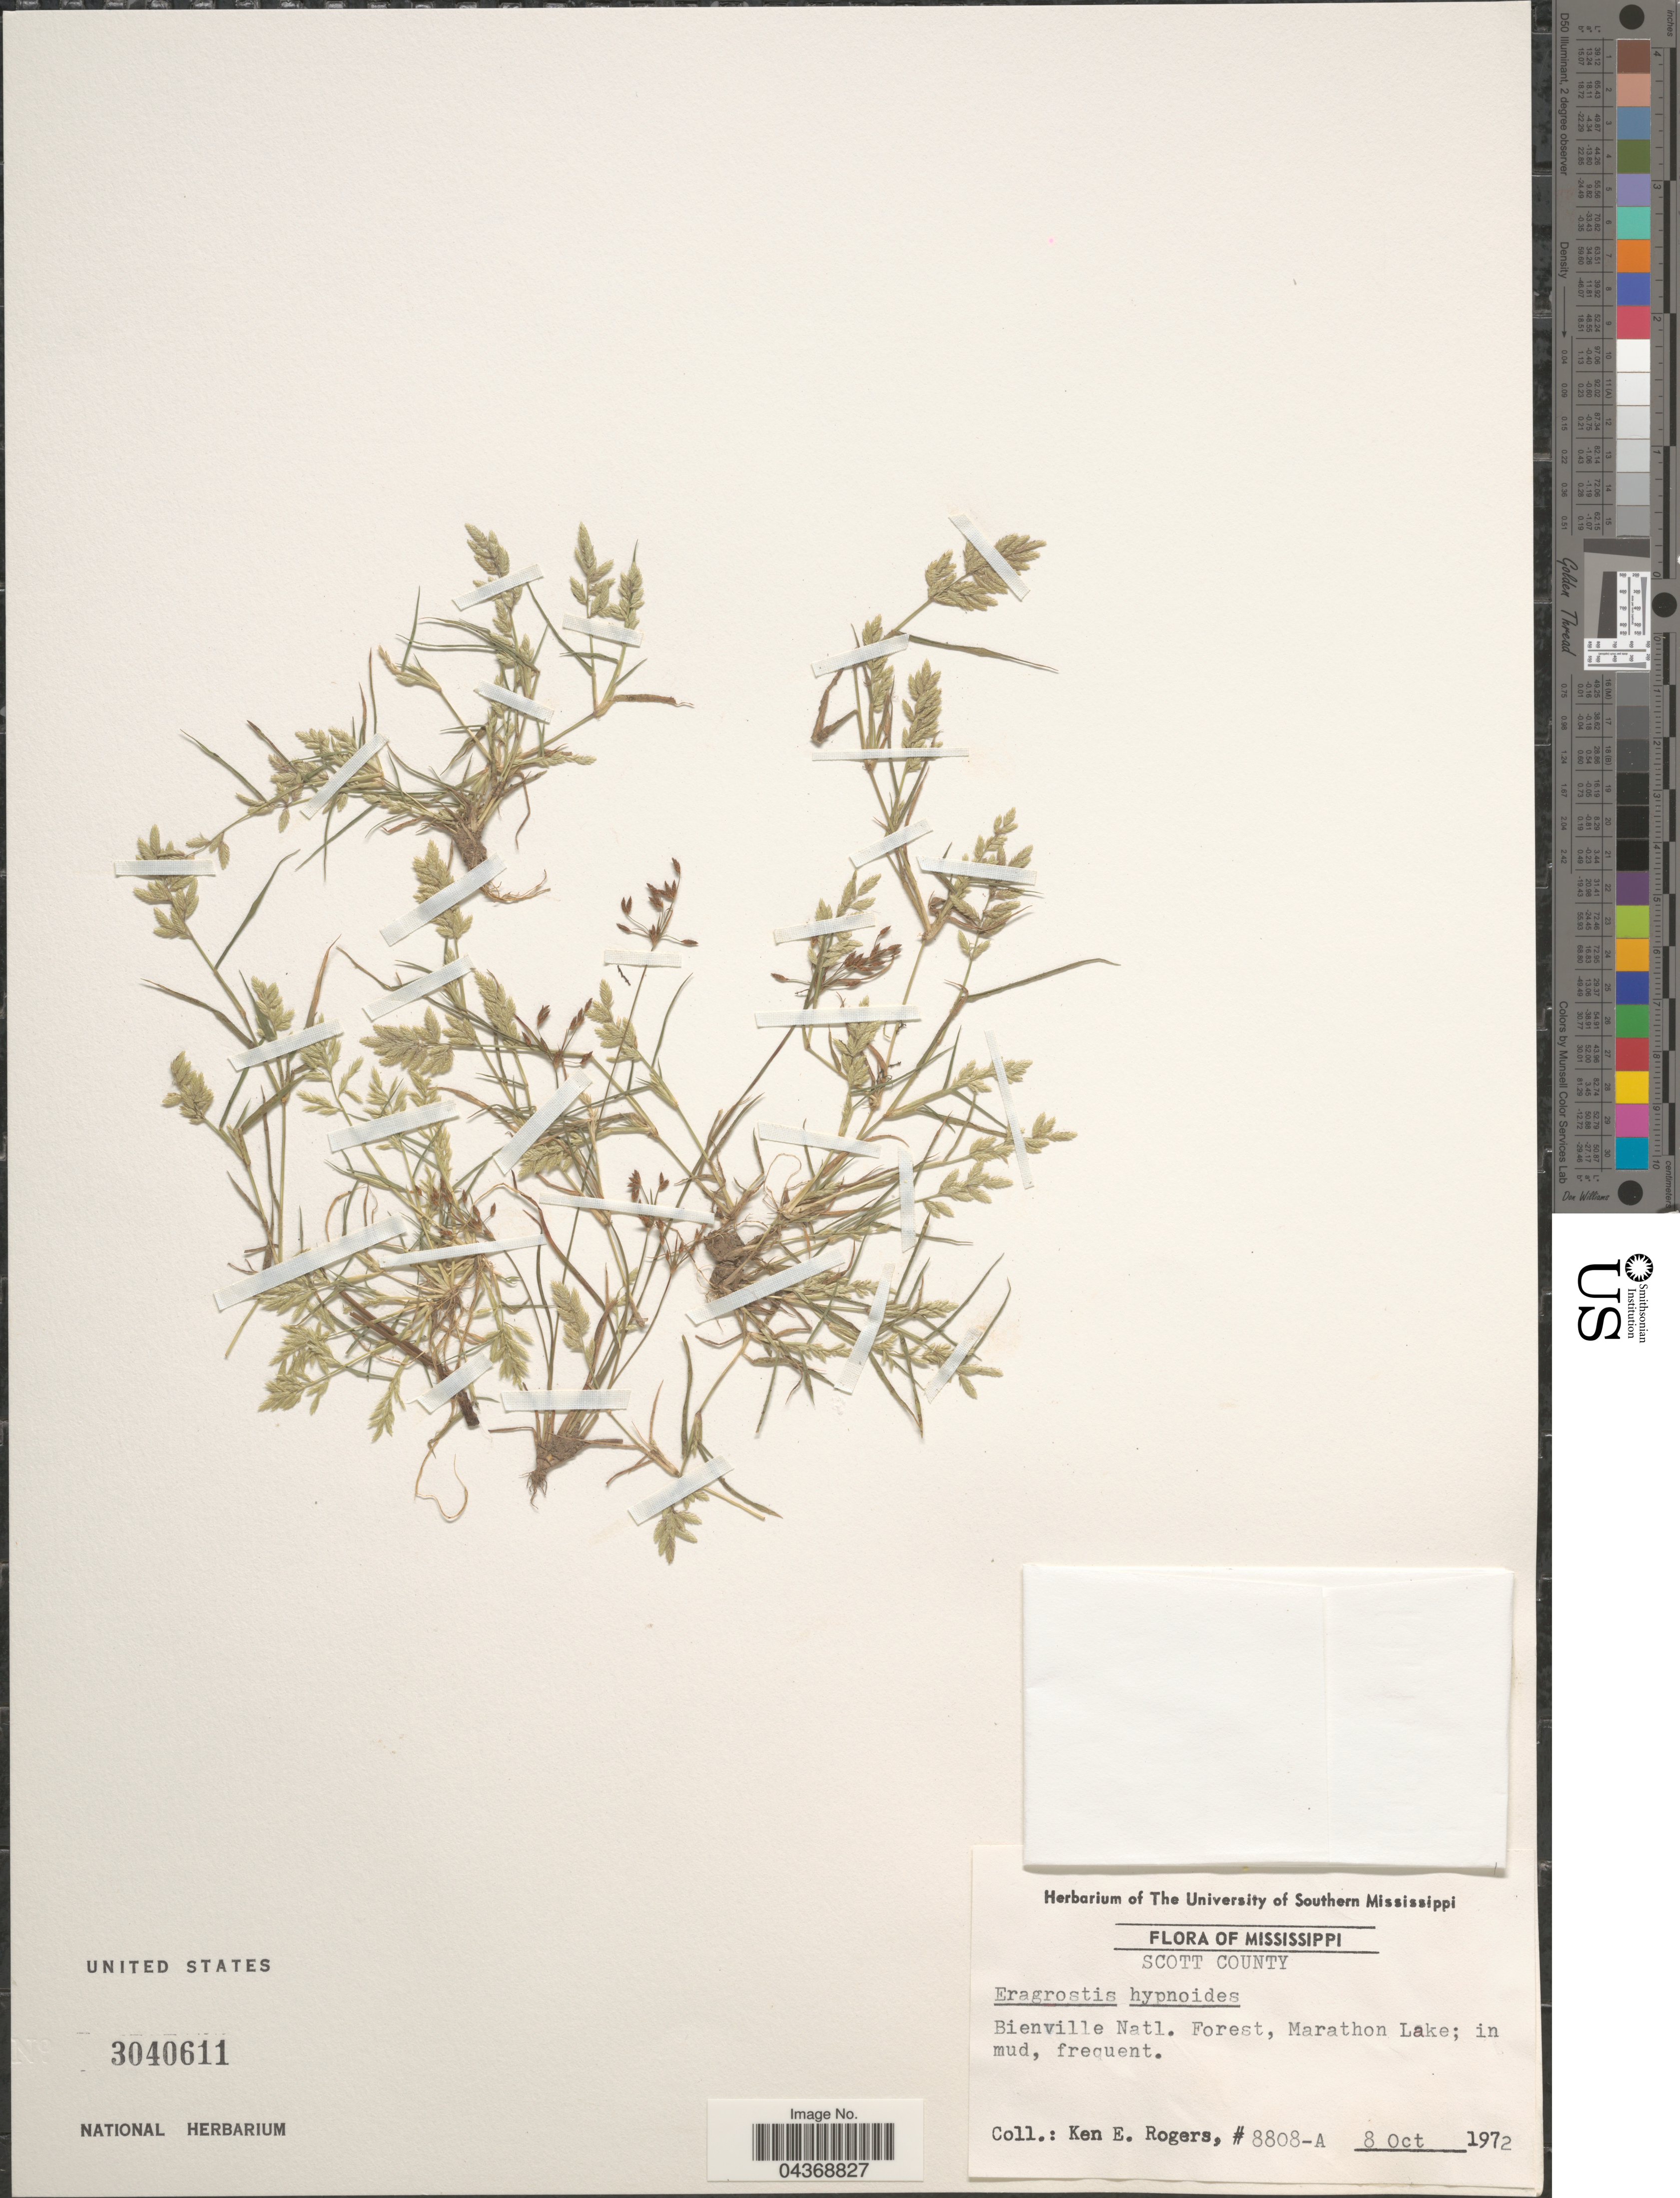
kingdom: Plantae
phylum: Tracheophyta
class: Liliopsida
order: Poales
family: Poaceae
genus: Eragrostis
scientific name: Eragrostis hypnoides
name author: (Lam.) Britton, Stearns & Poggenb.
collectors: K. Rogers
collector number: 8808-A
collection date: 1972-10-08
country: United States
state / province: Mississippi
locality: Scott County. Bienville Natl. Forest, Marathon Lake.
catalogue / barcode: US 3040611